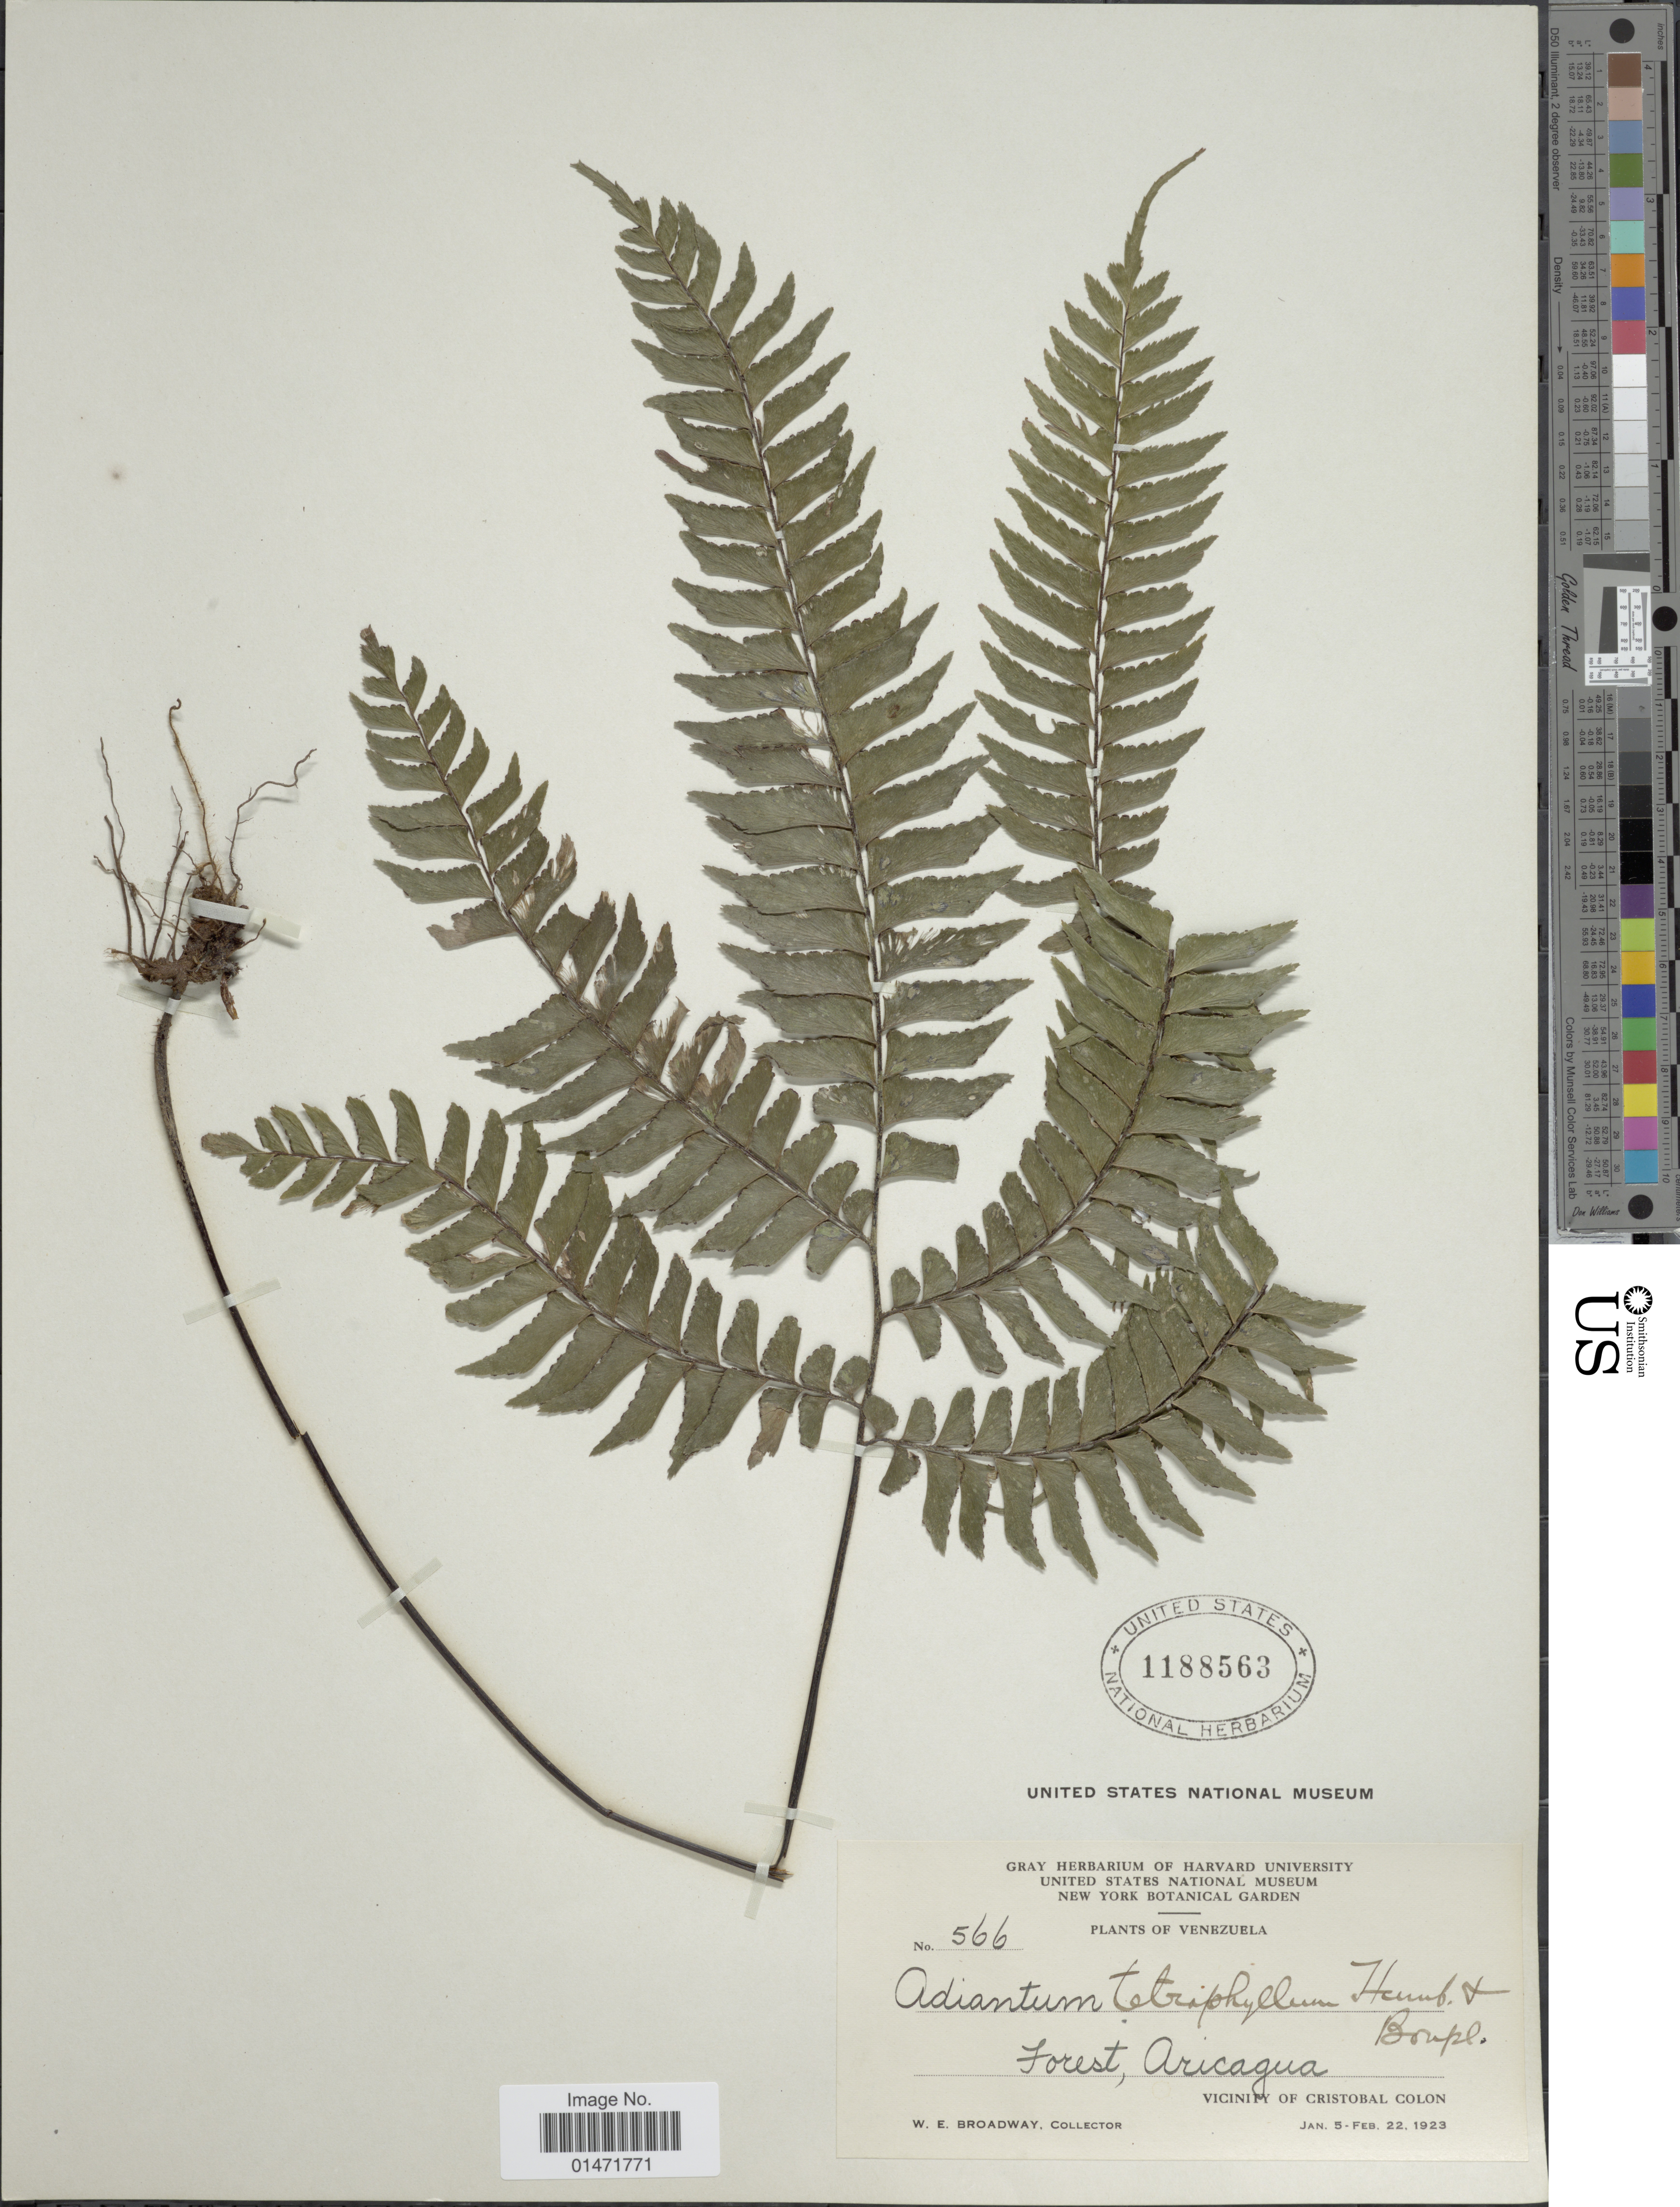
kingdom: Plantae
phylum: Tracheophyta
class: Polypodiopsida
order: Polypodiales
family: Pteridaceae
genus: Adiantum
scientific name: Adiantum tetraphyllum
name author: Humb. & Bonpl. ex Willd.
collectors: W. E. Broadway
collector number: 566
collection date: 1923-01-05/1923-02-22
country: Venezuela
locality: Forest, Aricagua. Vicinity of Cristobal Colon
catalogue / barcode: US 1188563